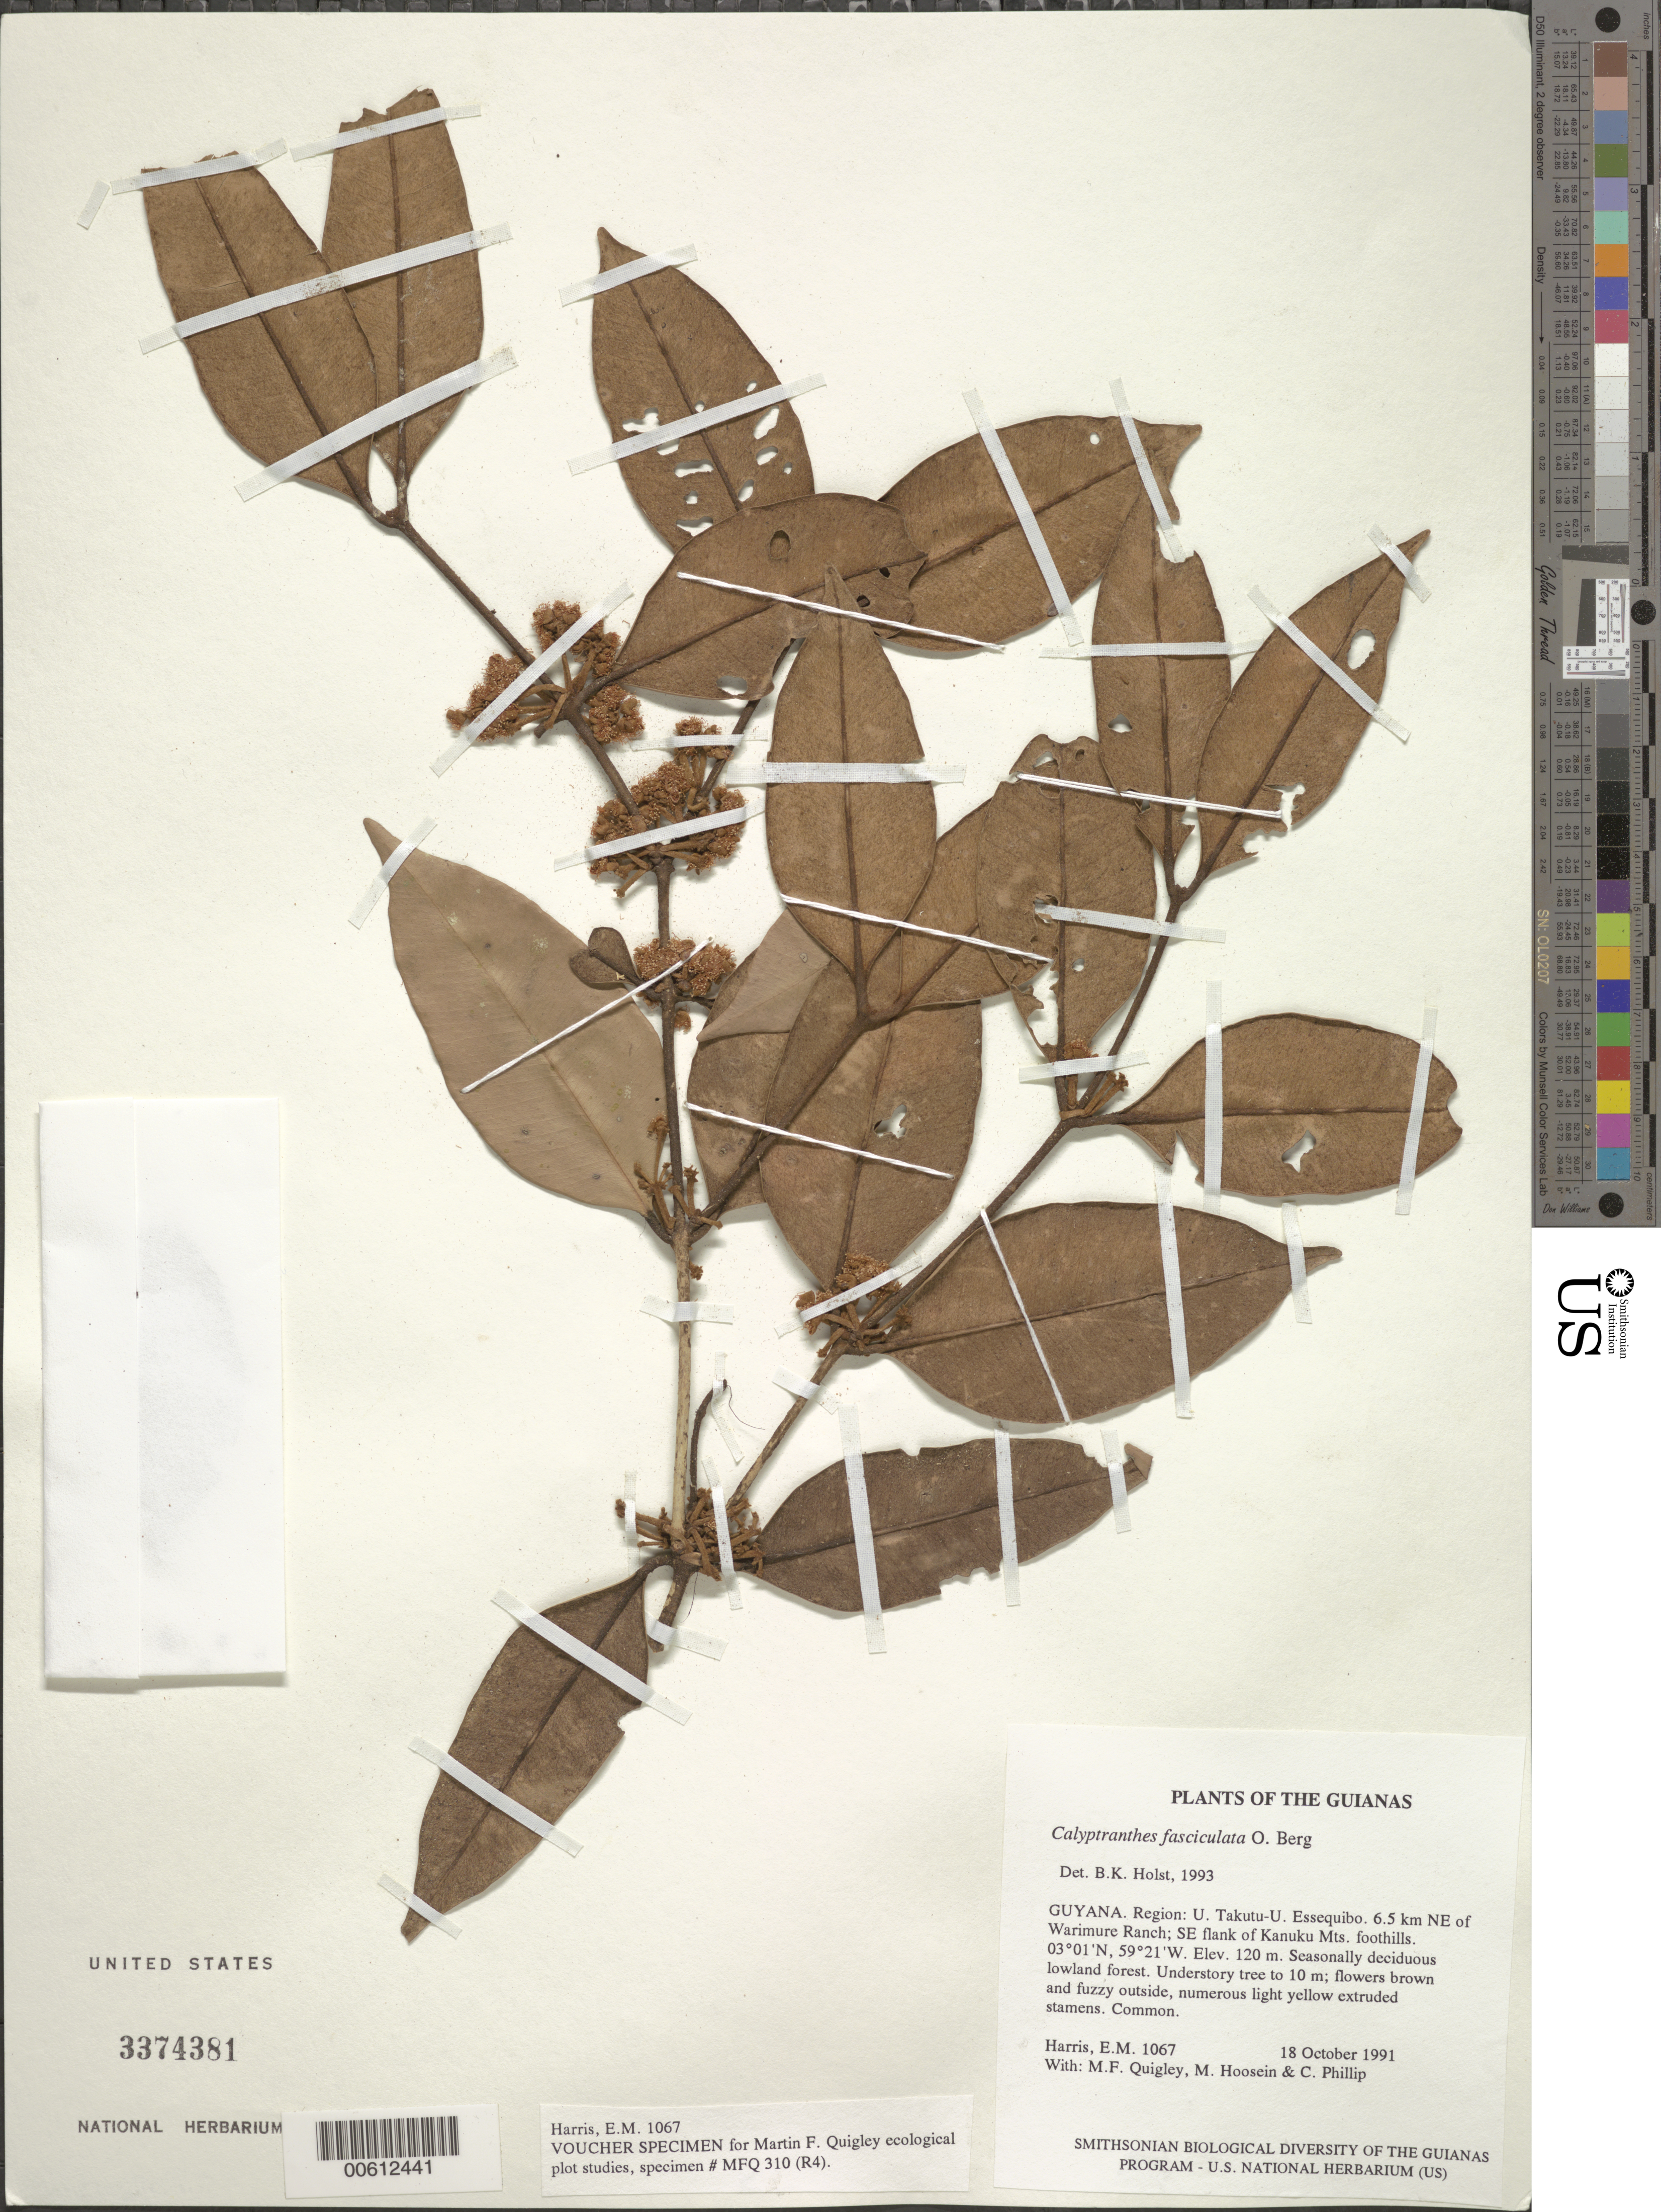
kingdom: Plantae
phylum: Tracheophyta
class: Magnoliopsida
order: Myrtales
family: Myrtaceae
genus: Myrcia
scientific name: Myrcia fasciculata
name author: (O. Berg) K. Campbell & K. Samra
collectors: E. M. Harris, M. Quigley, M. Hossein & C. Phillip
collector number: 1067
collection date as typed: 18 October 1991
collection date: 1991-10-18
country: Guyana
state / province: U. Takutu-U. Essequibo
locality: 6.5 km NE of Warimure Ranch; SE flank of Kanuku Mts. foothills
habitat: Seasonally deciduous lowland forest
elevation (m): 120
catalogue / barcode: US 3374381